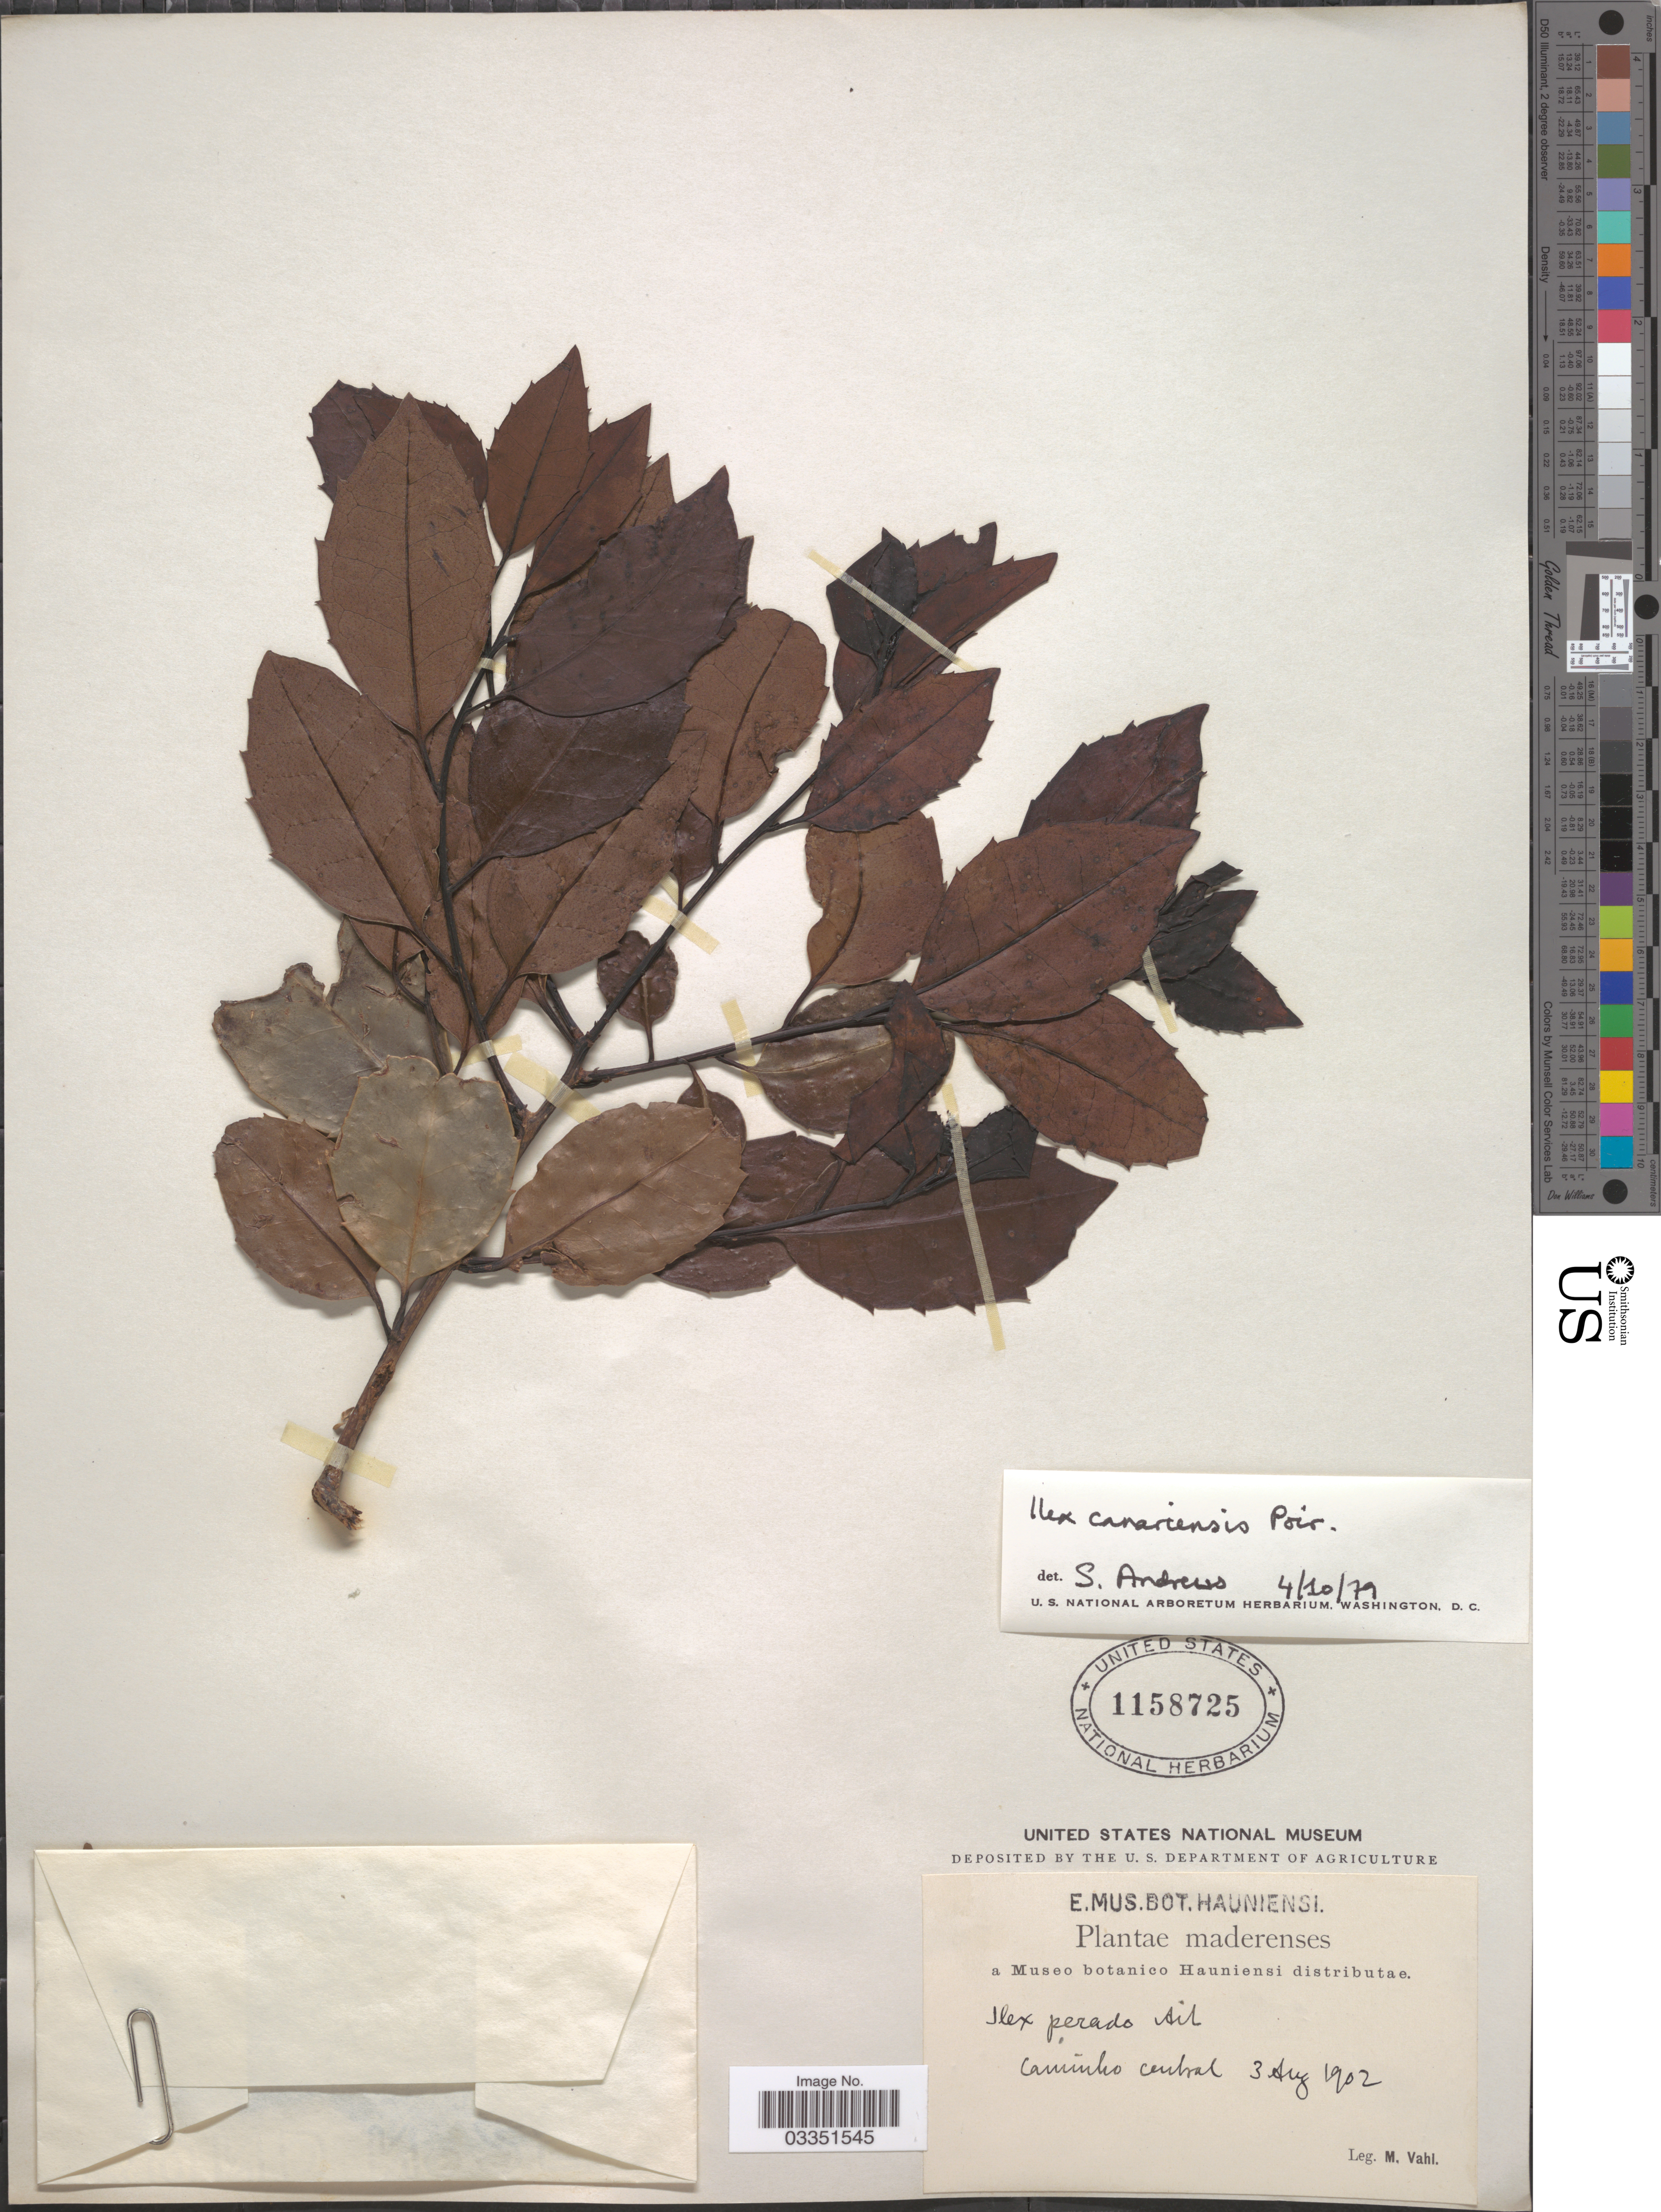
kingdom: Plantae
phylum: Tracheophyta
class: Magnoliopsida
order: Aquifoliales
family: Aquifoliaceae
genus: Ilex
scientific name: Ilex canariensis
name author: Poir.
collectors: M. Vahl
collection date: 1902-08-03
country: Portugal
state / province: Madeira (Aut. Reg.)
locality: Maderenses. Caminho central.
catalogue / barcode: US 1158725